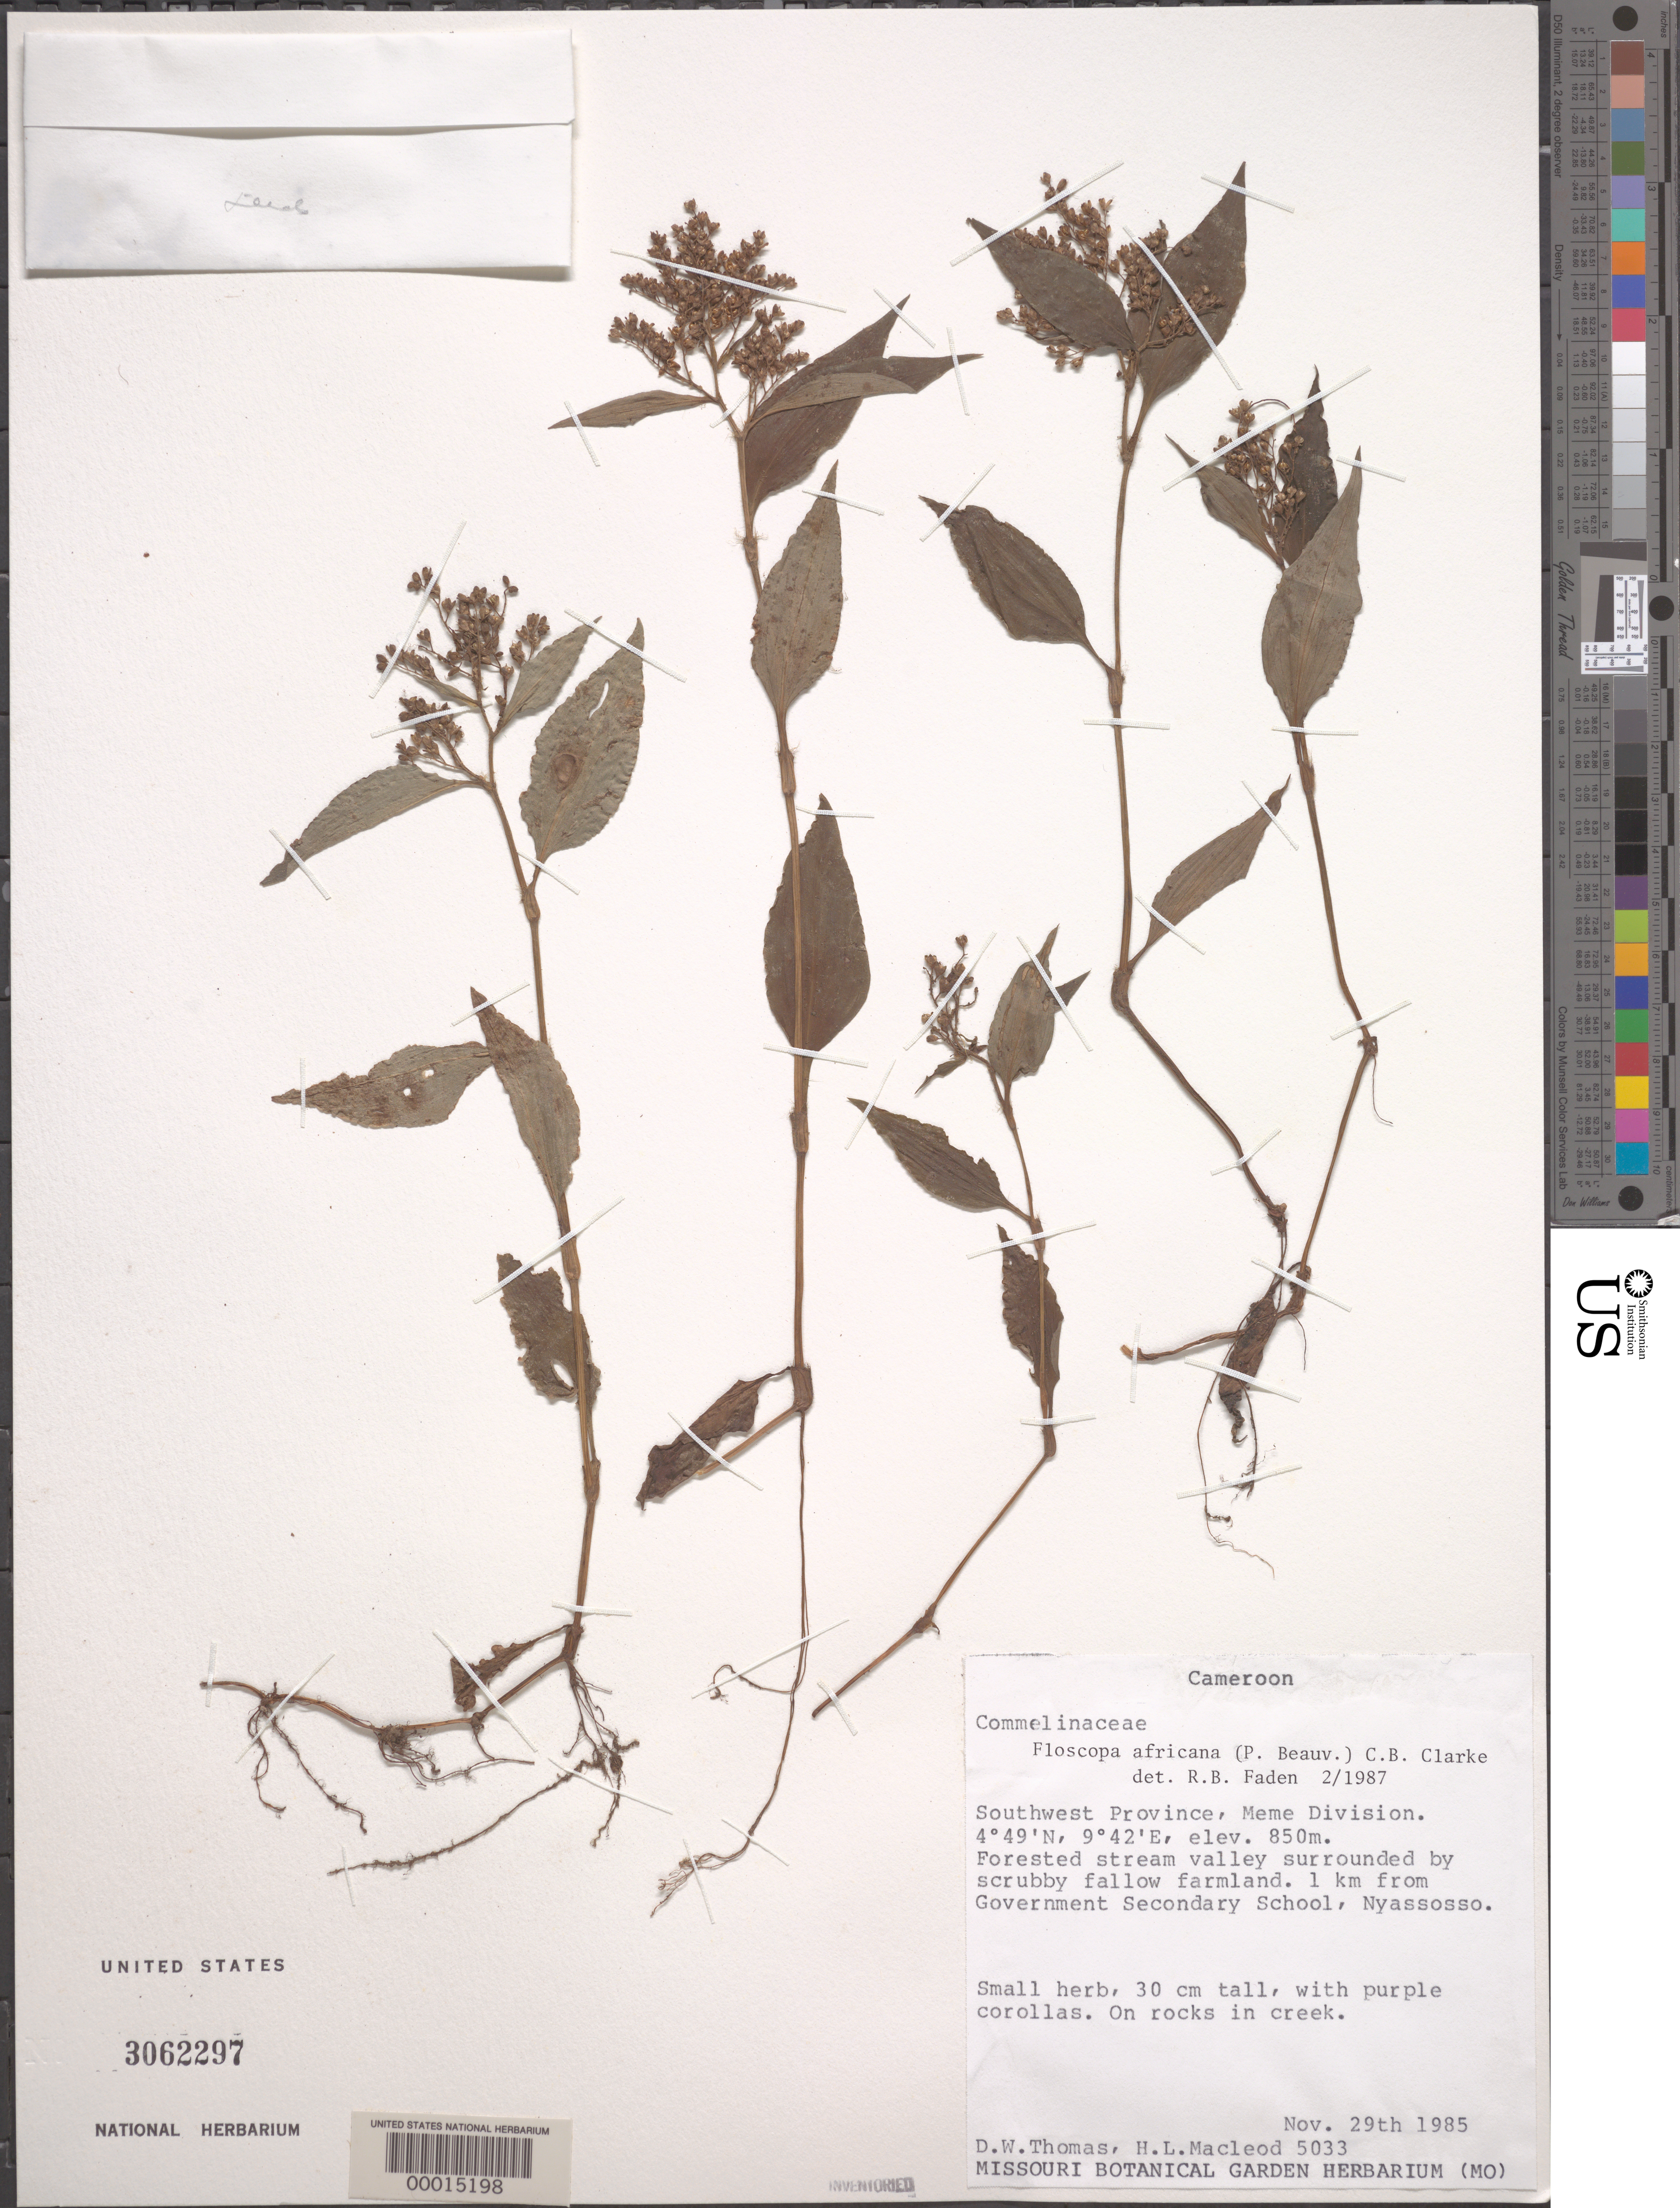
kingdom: Plantae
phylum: Tracheophyta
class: Liliopsida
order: Commelinales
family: Commelinaceae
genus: Floscopa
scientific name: Floscopa africana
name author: (P. Beauv.) C.B. Clarke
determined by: Faden, Robert B., (US), Smithsonian Institution - National Museum of Natural History (UNITED STATES)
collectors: D. W. Thomas & H. Macleod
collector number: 5033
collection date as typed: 29 Nov 1985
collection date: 1985-11-29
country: Cameroon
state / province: Sud-Ouest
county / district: Meme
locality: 1 km from government secondary school, nyassosso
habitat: Forest stream valley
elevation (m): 850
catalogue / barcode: US 3062297